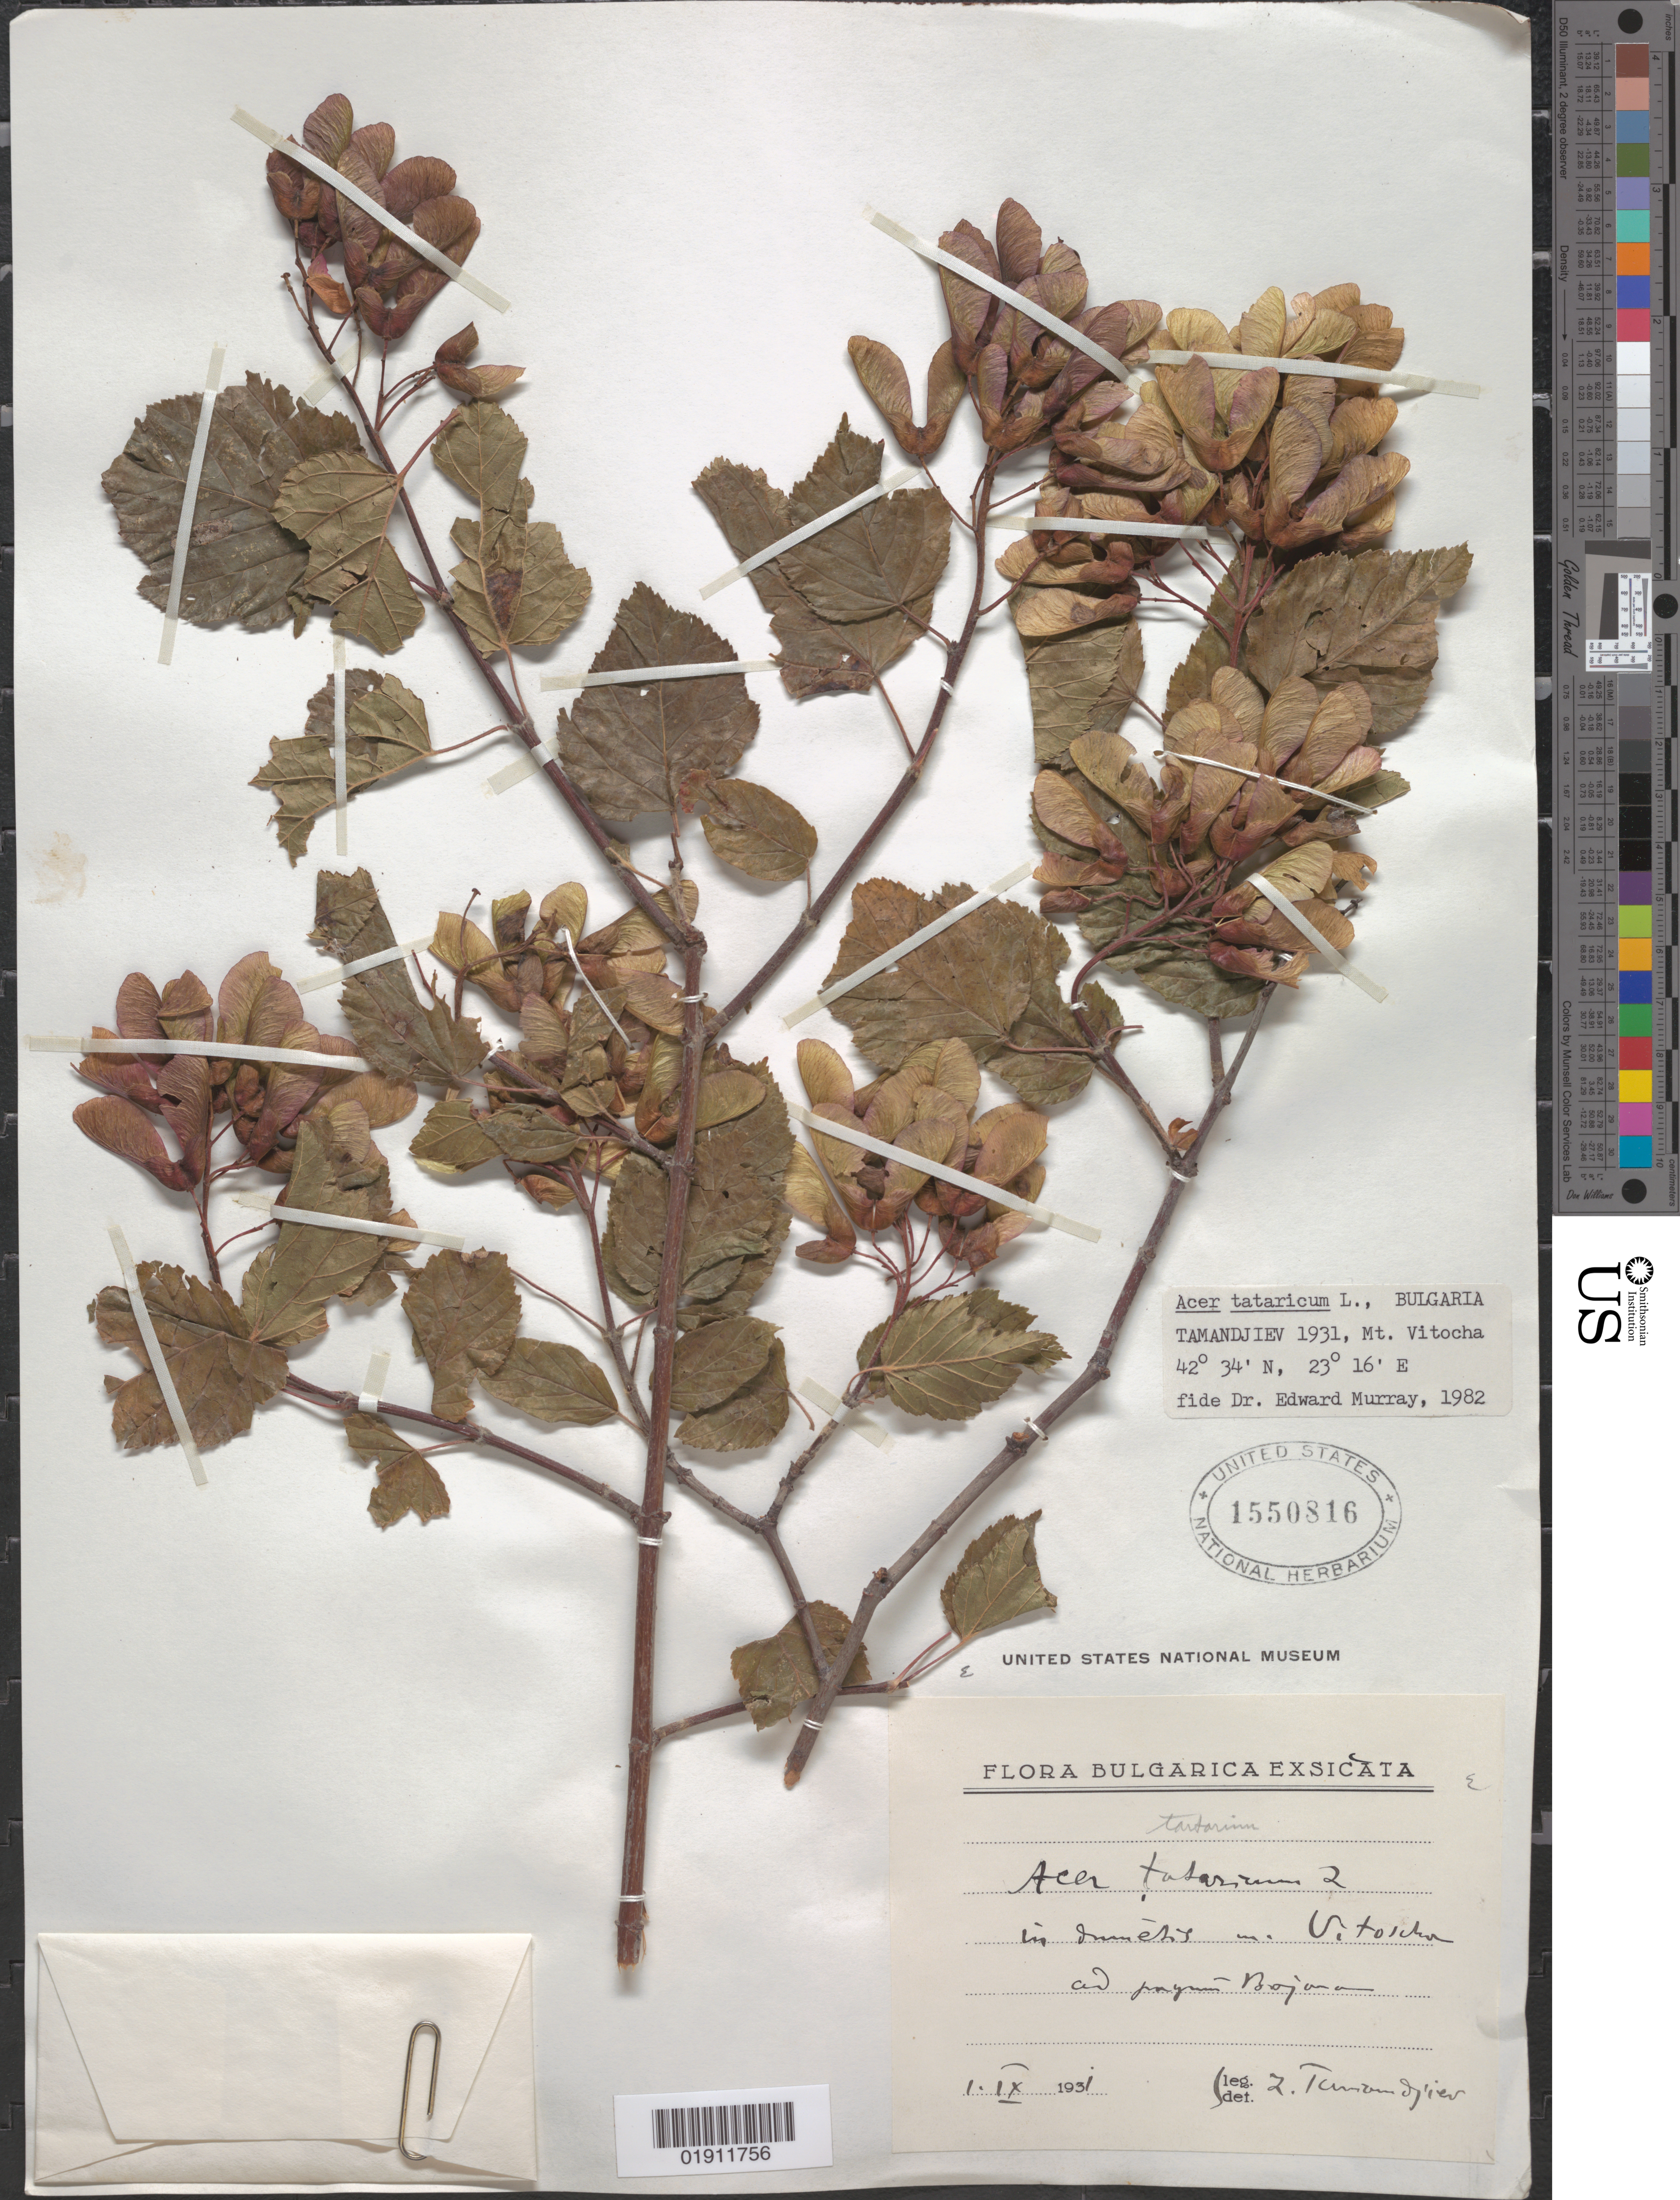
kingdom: Plantae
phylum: Tracheophyta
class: Magnoliopsida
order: Sapindales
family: Sapindaceae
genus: Acer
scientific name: Acer tataricum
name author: L.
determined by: Murray, Edward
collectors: Z. Tamvudjiev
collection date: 1931-09-01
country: Bulgaria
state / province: Sofia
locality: Mt. Vitosha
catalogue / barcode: US 1550816